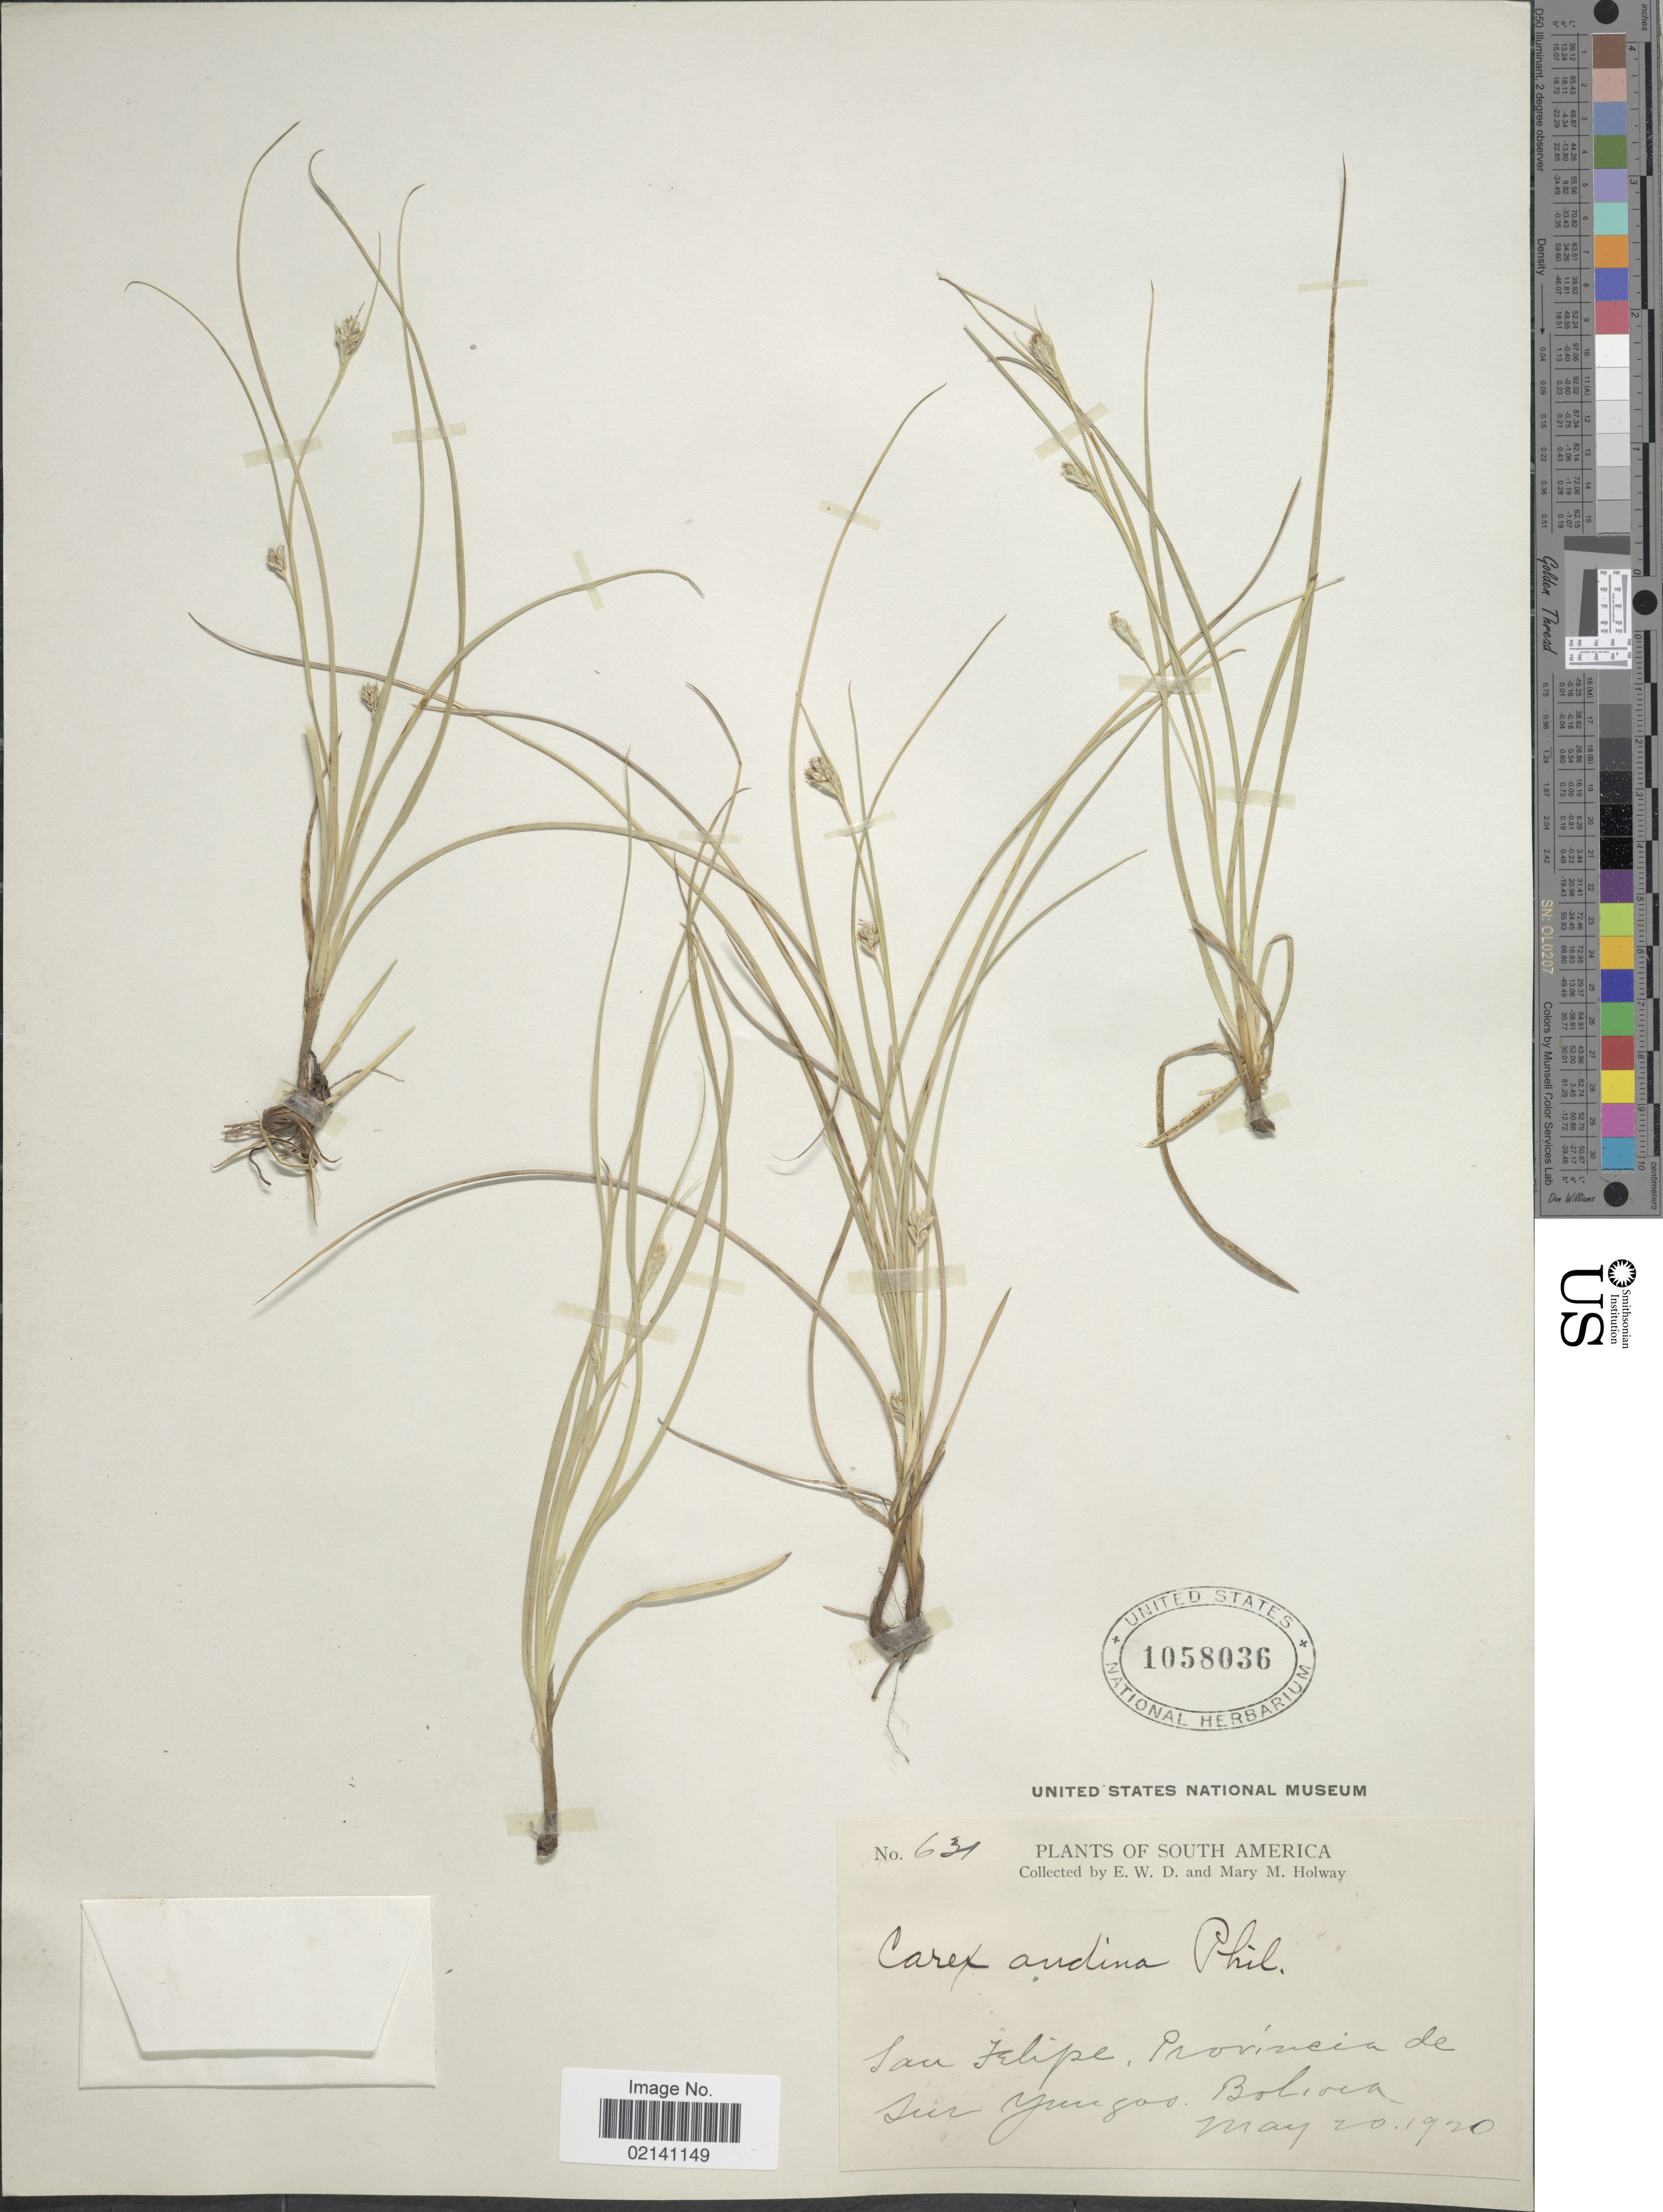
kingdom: Plantae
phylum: Tracheophyta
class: Liliopsida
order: Poales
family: Cyperaceae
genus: Carex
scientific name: Carex phalaroides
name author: Kunth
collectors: E. W. D. Holway & M. M. Holway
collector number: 631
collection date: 1920-05-20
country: Bolivia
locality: San Felipe, Provincia de Sur Yungas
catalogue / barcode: US 1058036